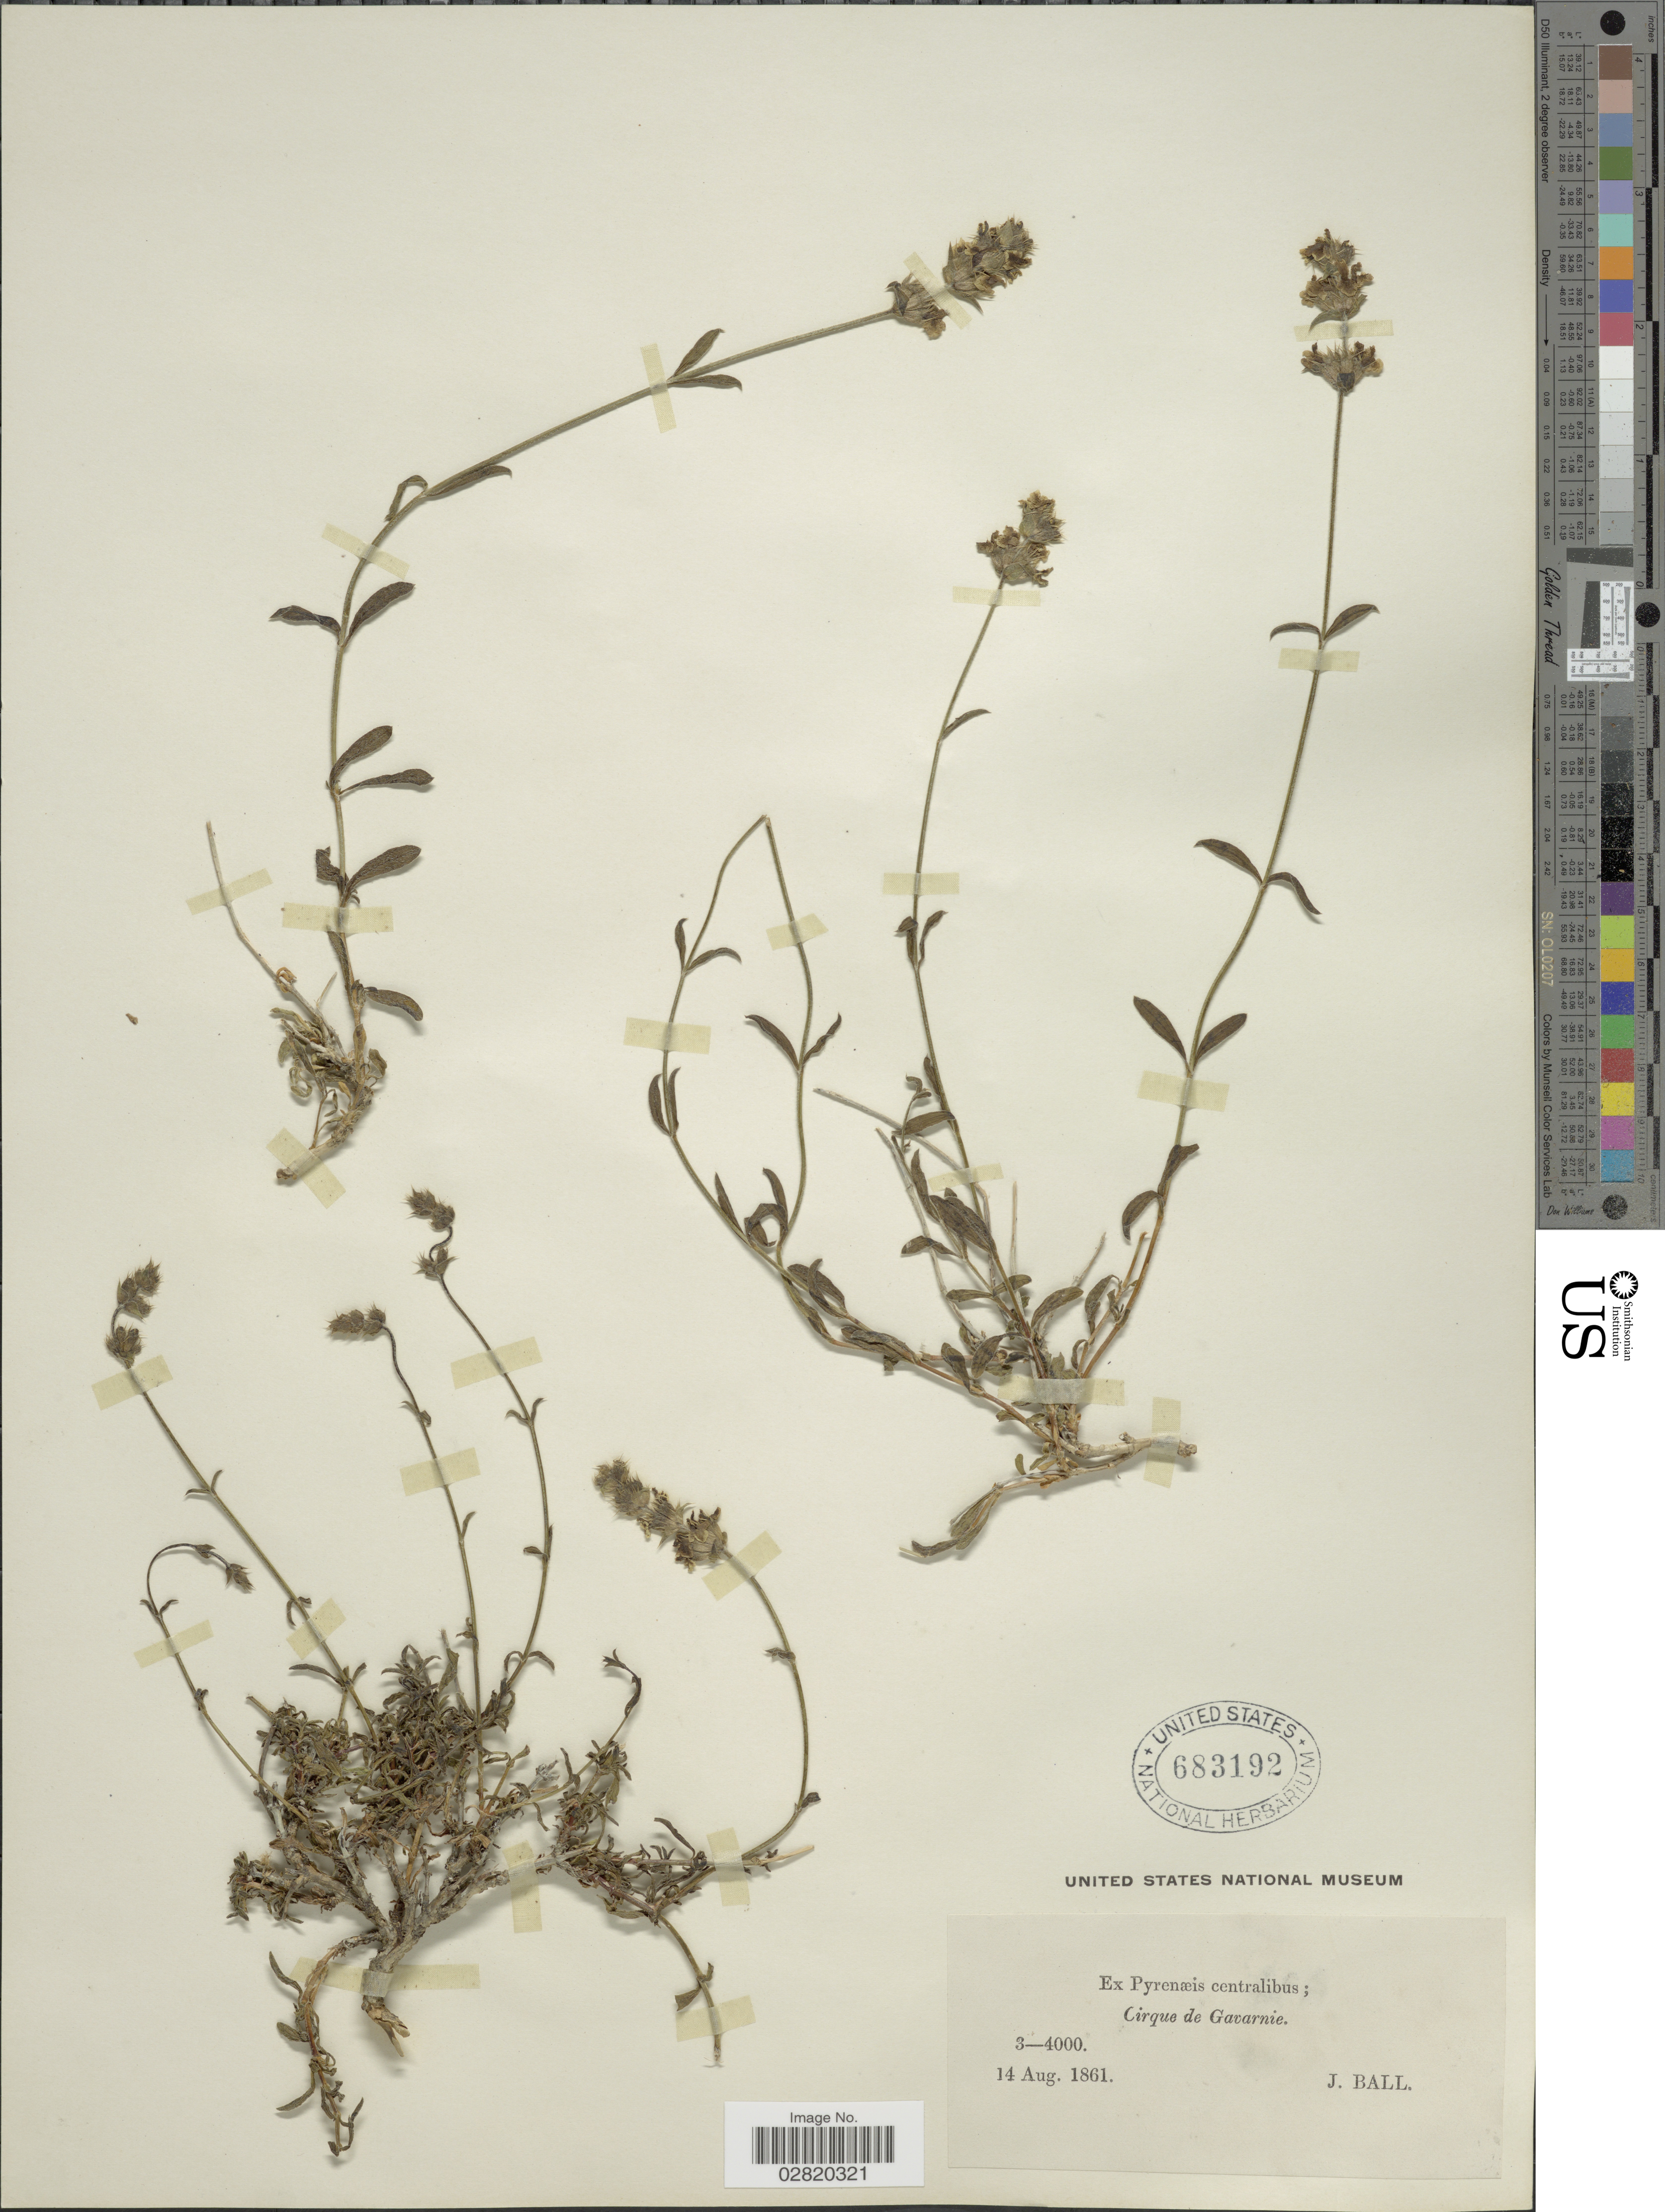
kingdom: Plantae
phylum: Tracheophyta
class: Magnoliopsida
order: Lamiales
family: Lamiaceae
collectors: J. Ball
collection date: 1861-08-14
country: France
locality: Ex Pyrenæis centralibus; Cirque de Gavarnie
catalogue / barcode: US 683192